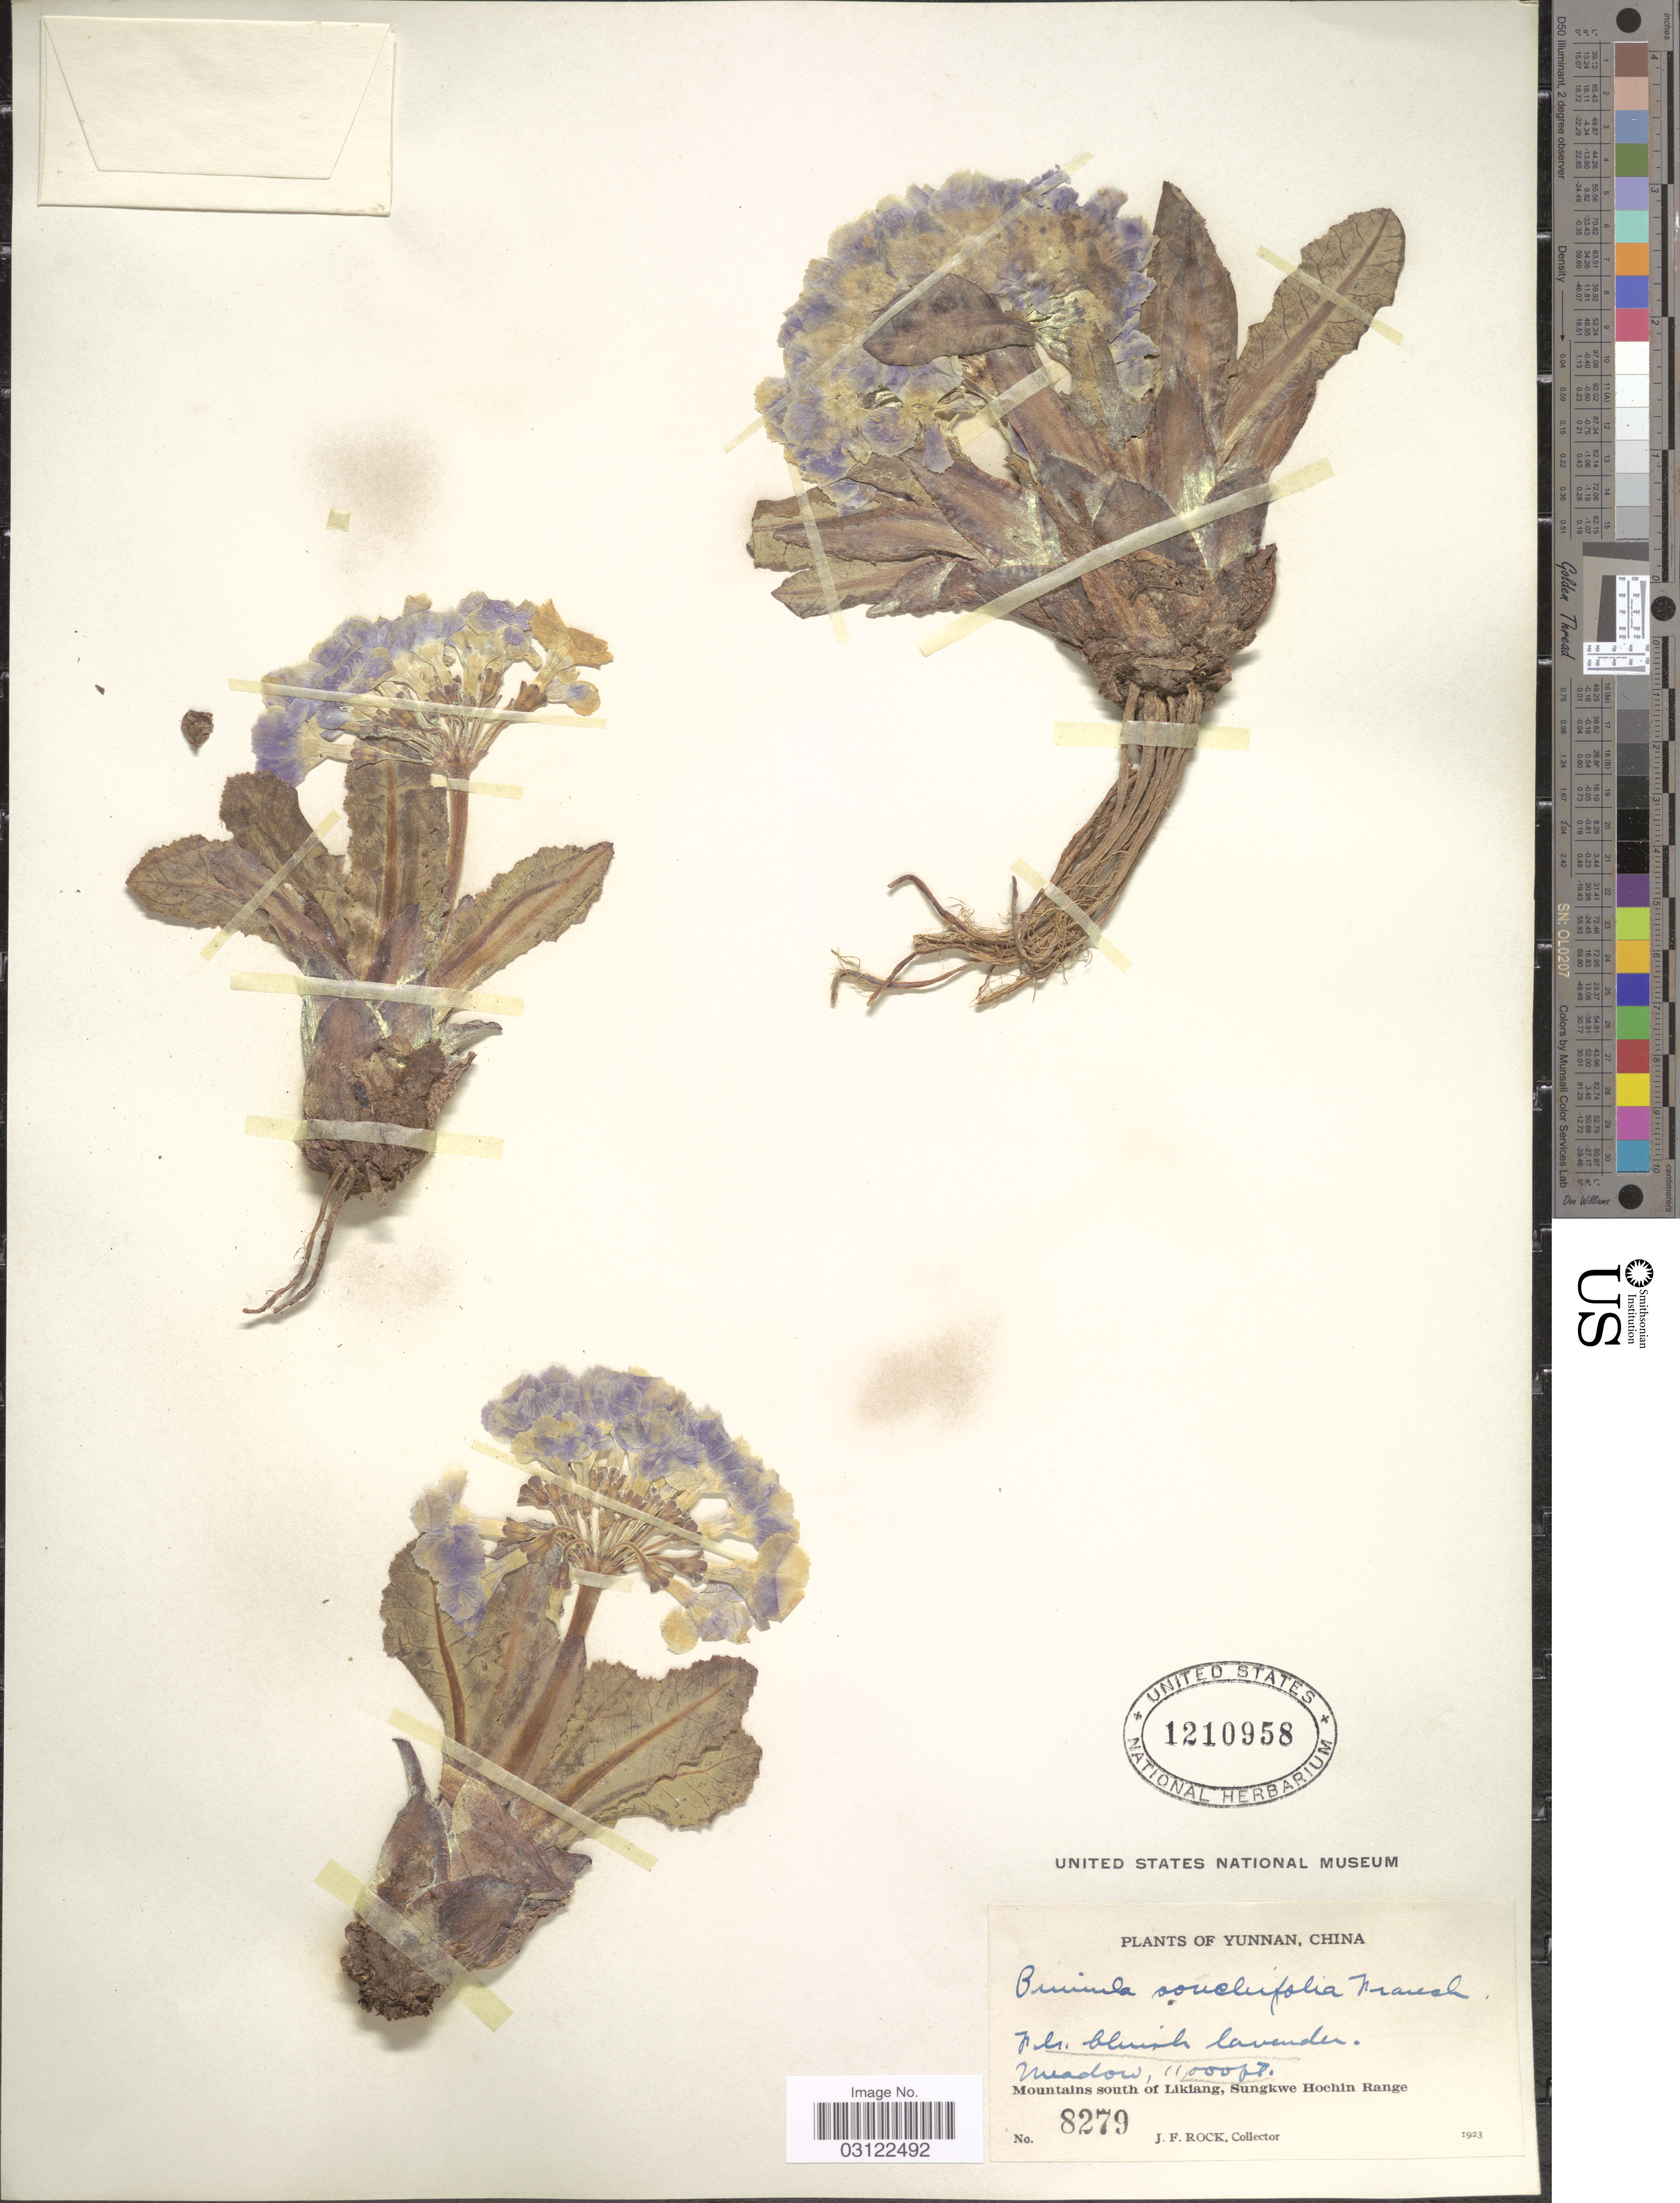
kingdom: Plantae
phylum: Tracheophyta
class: Magnoliopsida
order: Ericales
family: Primulaceae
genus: Primula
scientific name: Primula sonchifolia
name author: Franch.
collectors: J. Rock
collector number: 8279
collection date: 1923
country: China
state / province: Yunnan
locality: Mountains south of Likiang, Sungkwe Hochin Range.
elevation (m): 3353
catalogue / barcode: US 1210958